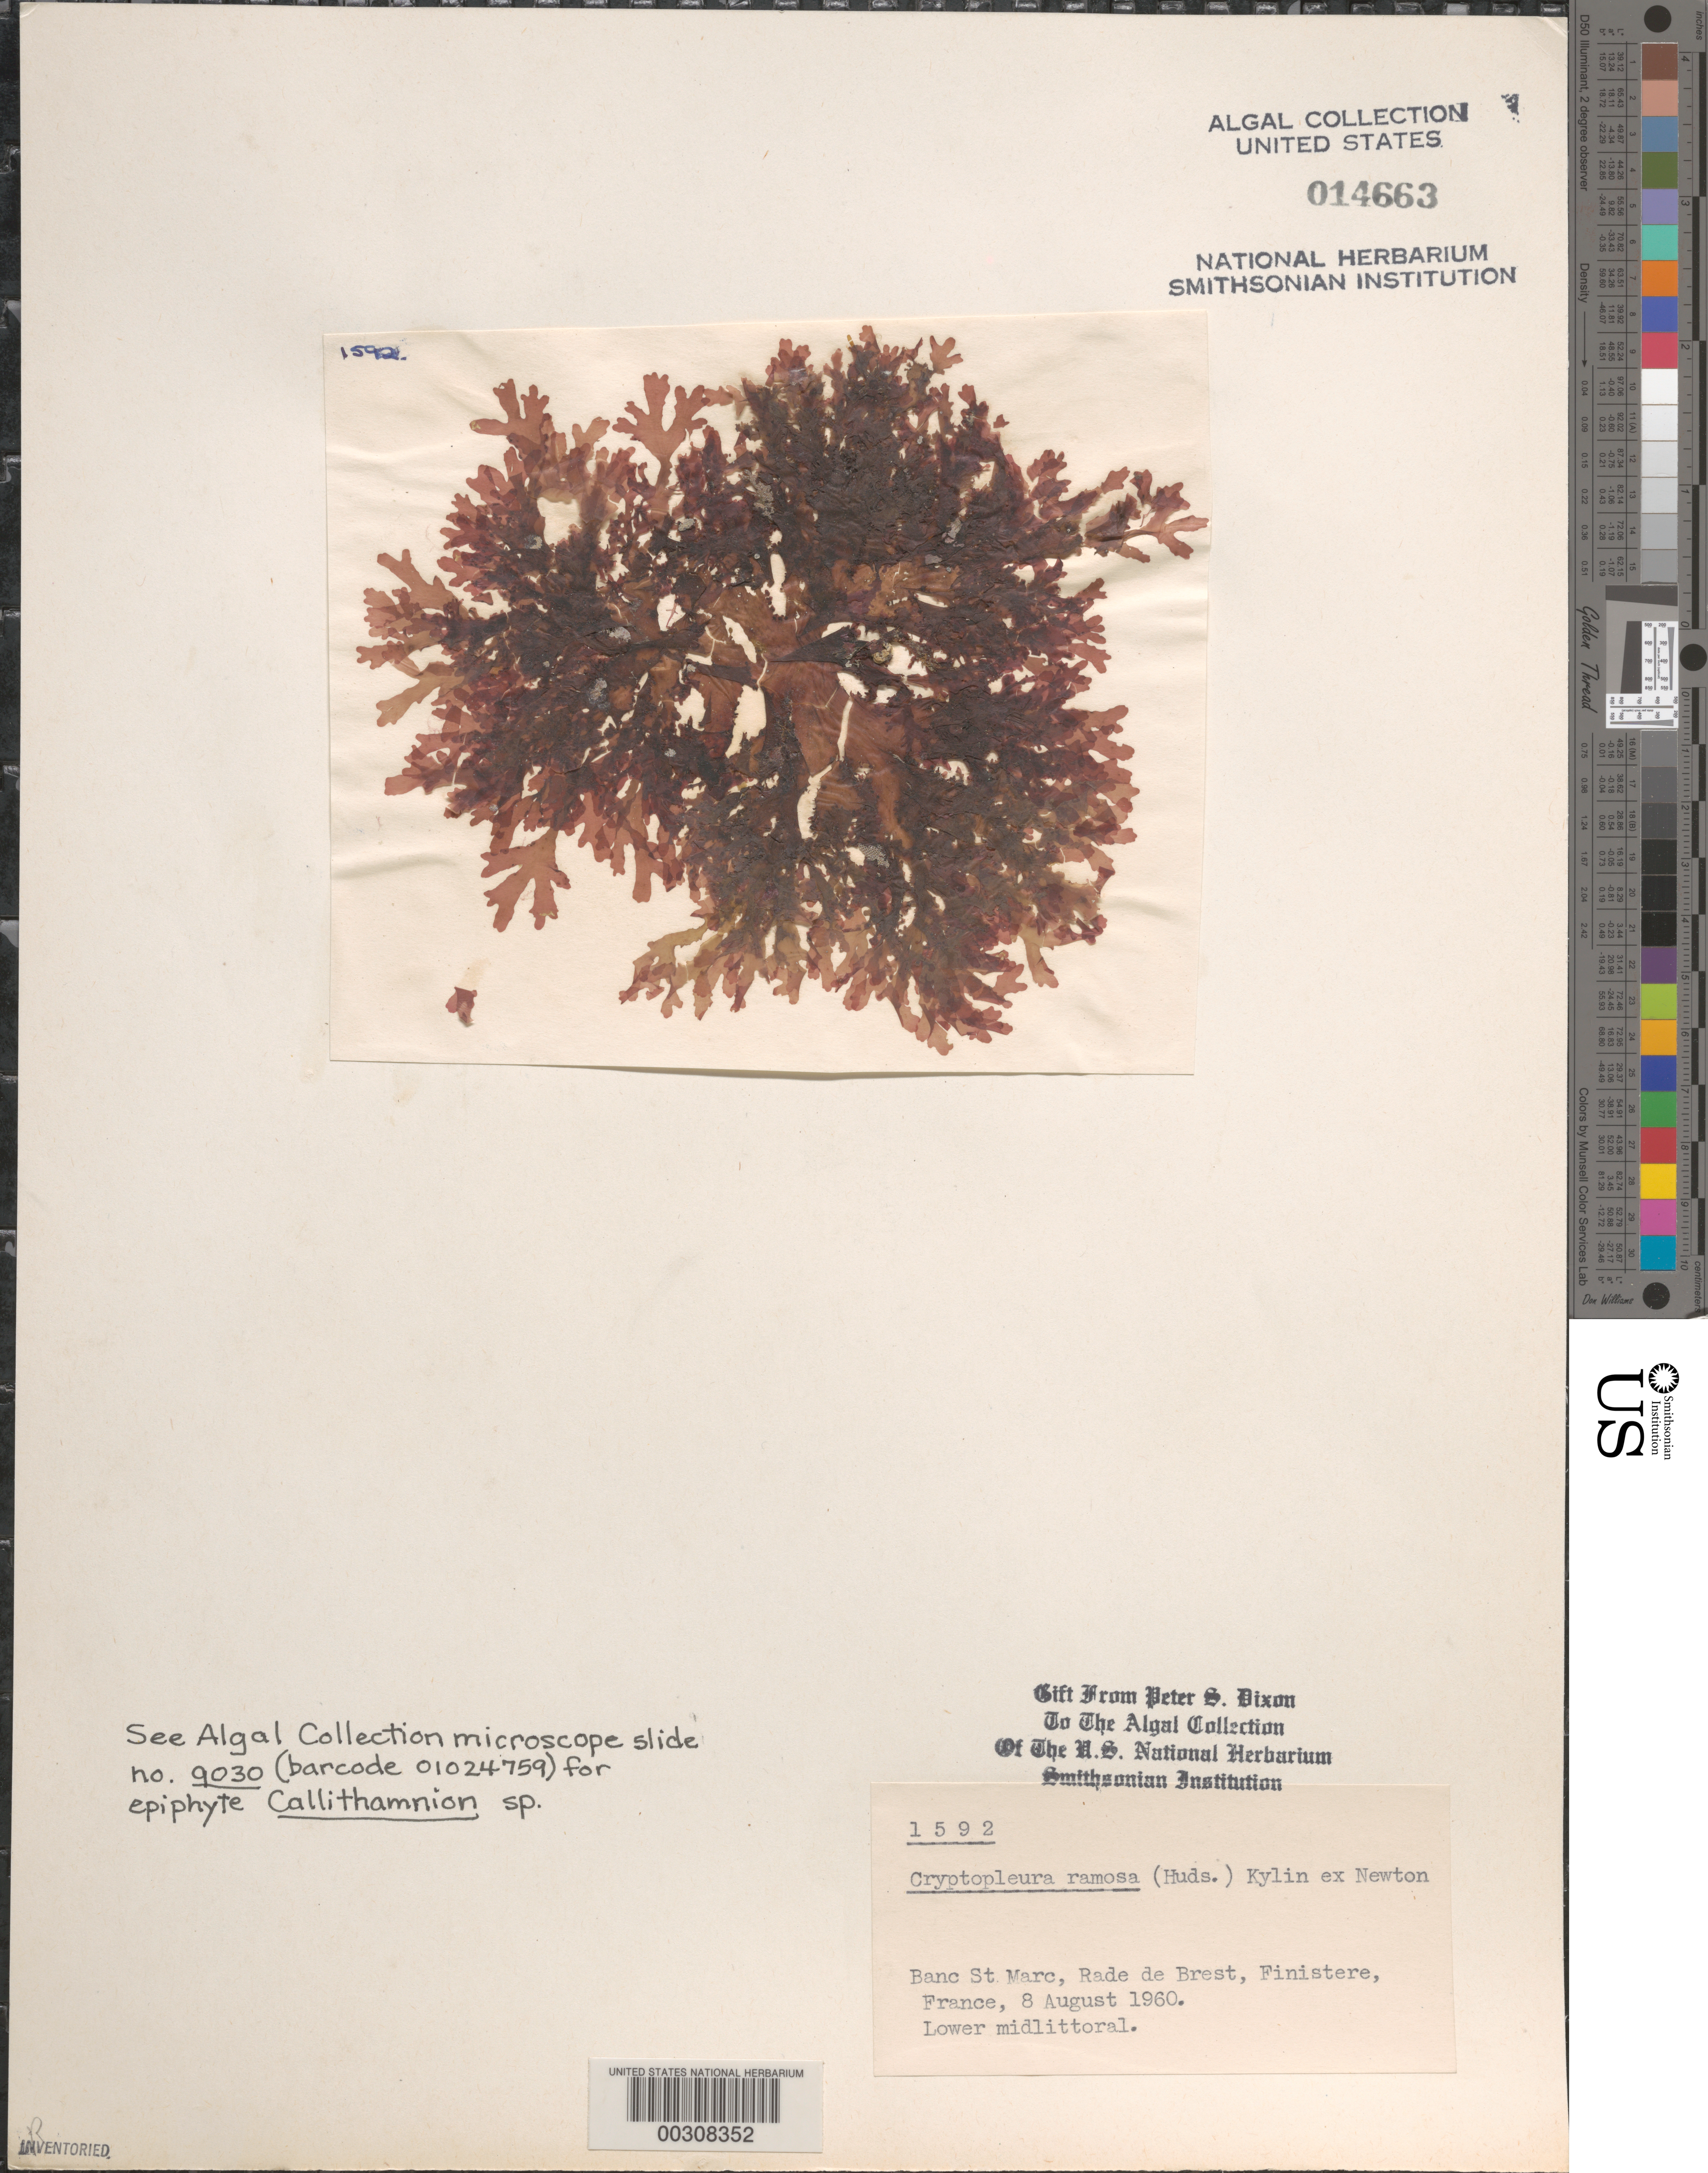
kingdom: Plantae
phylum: Rhodophyta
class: Florideophyceae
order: Ceramiales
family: Delesseriaceae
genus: Cryptopleura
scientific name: Cryptopleura ramosa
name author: (Huds.) L.M. Newton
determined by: Dixon, P. S.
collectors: P. S. Dixon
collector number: PSD 1592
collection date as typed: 08 Aug 1960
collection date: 1960-08-08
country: France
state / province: Bretagne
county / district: Finistère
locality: Banc St. Marc, Rade de Brest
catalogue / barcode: US 14663